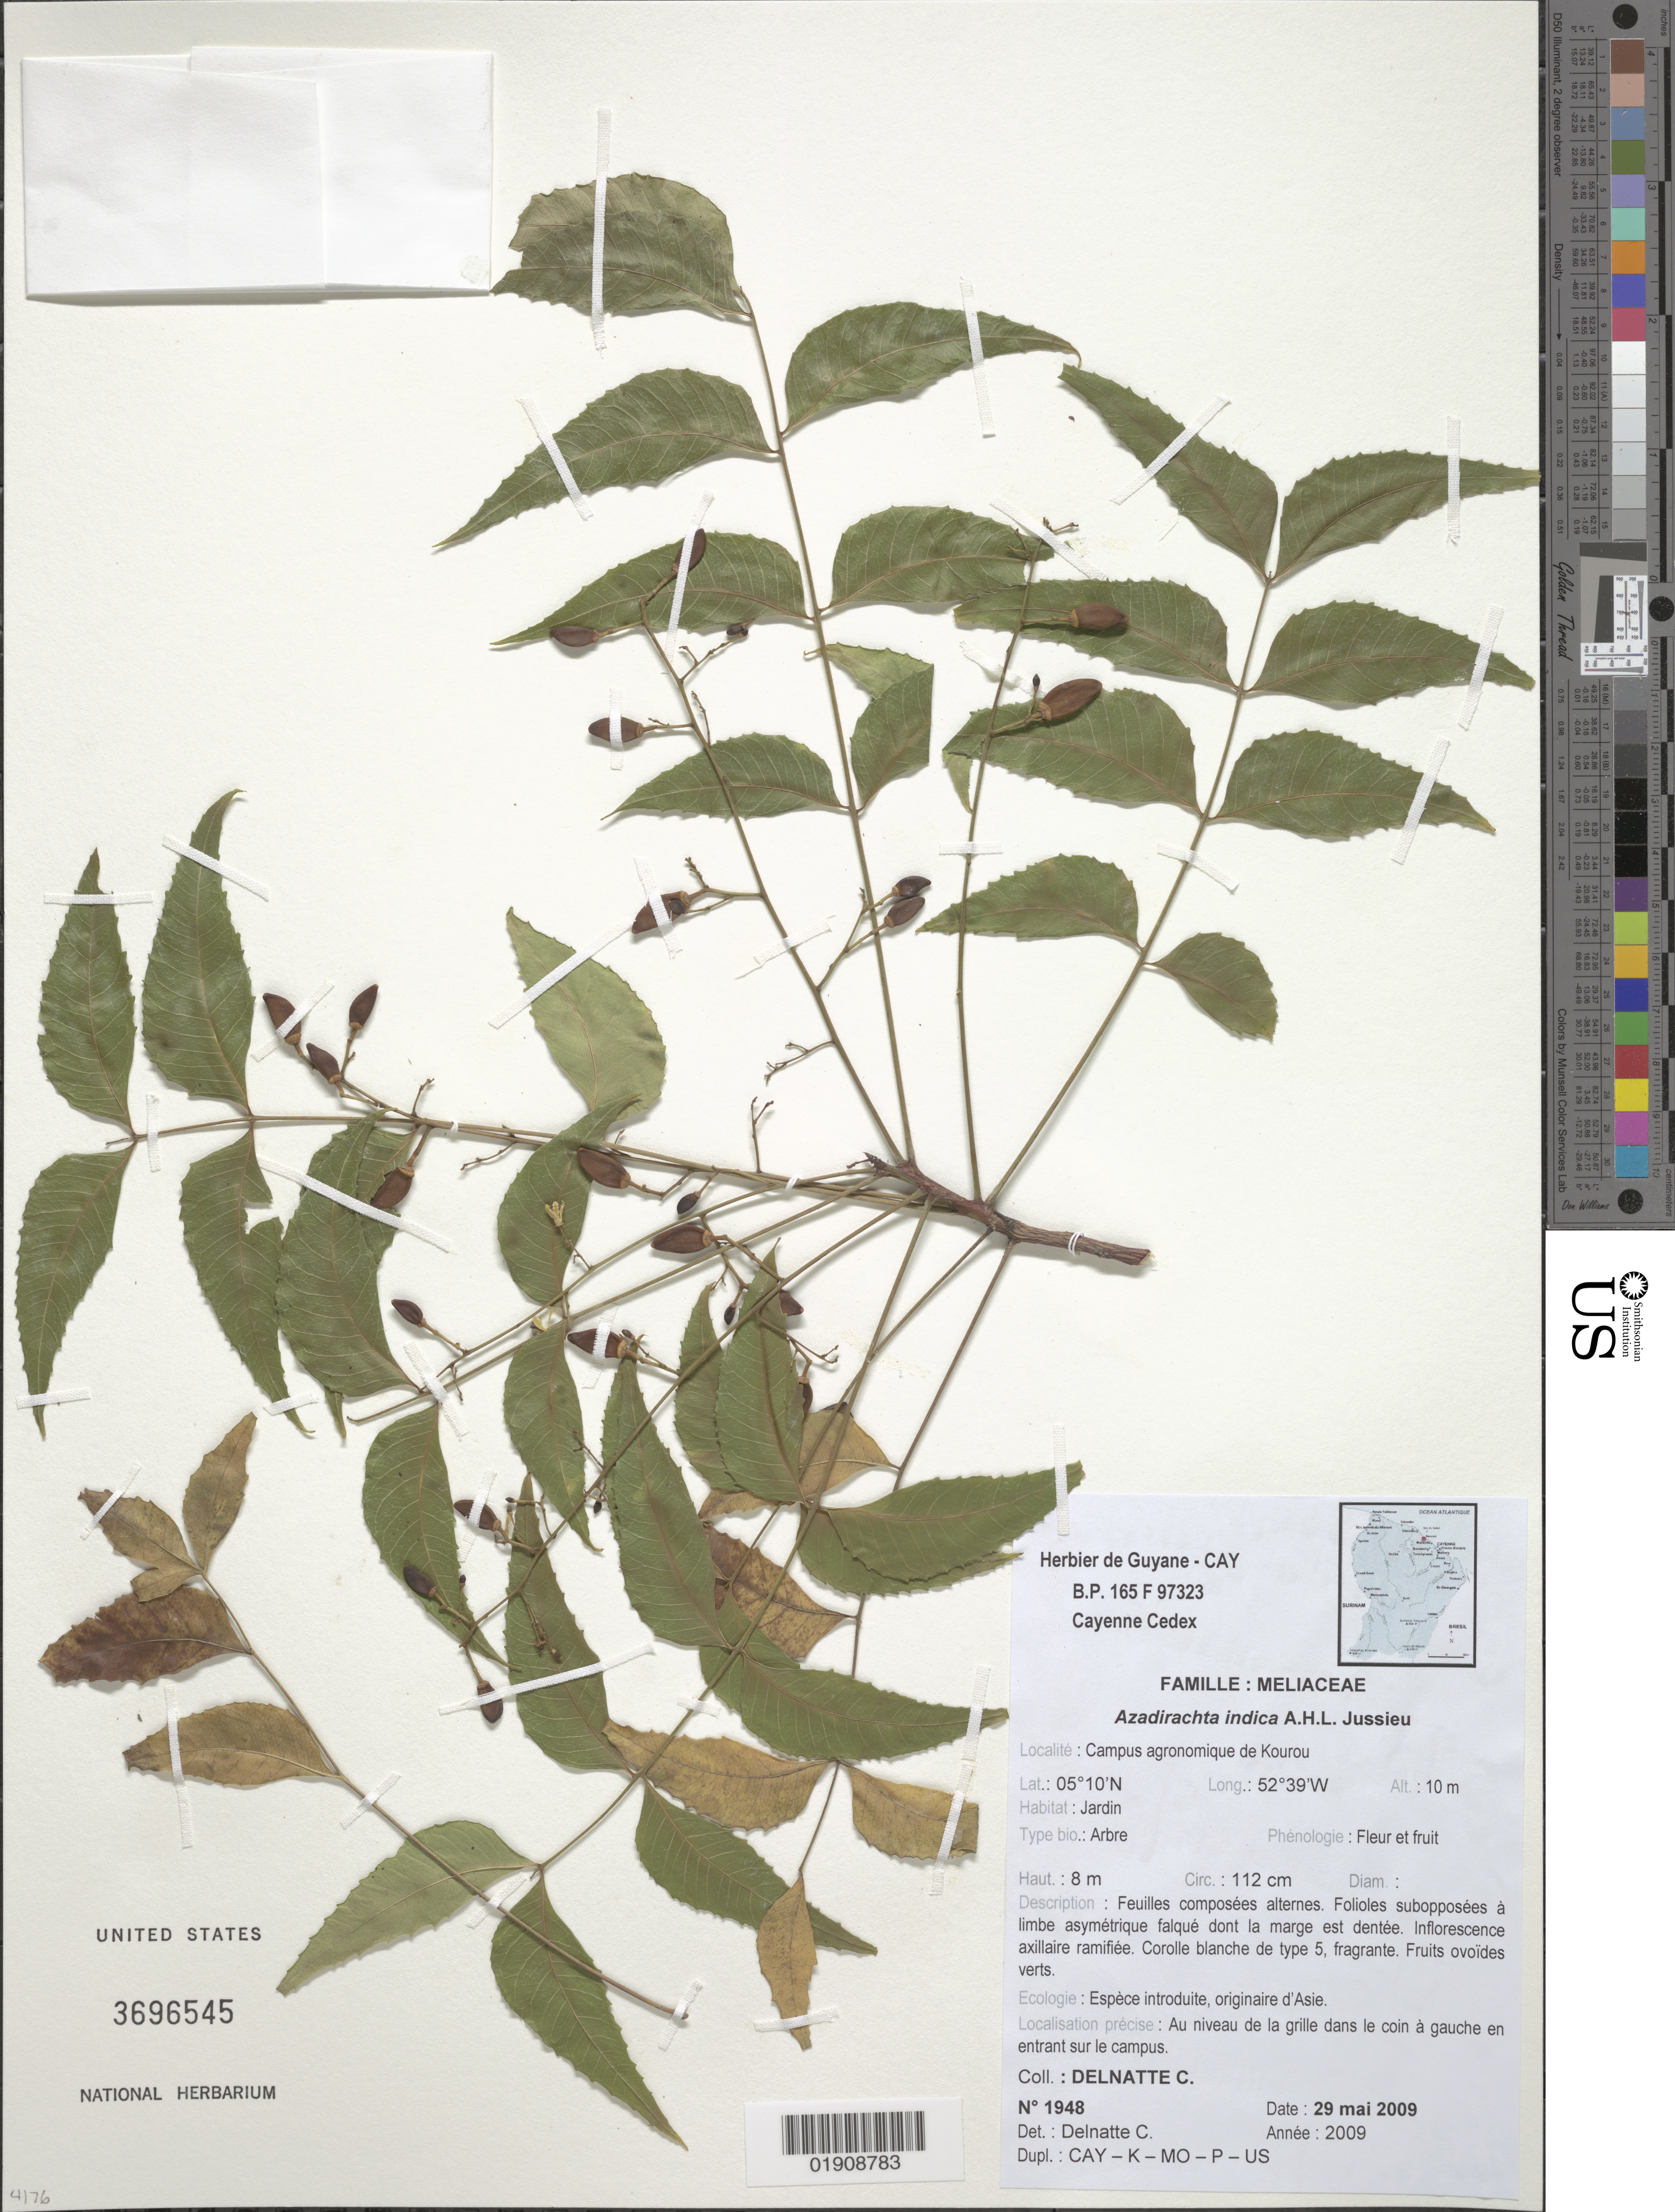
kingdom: Plantae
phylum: Tracheophyta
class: Magnoliopsida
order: Sapindales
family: Meliaceae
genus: Azadirachta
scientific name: Azadirachta indica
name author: A. Juss.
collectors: C. Delnatte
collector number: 1948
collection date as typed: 29-May-09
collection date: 2009-05-29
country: French Guiana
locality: Campus agromonique de Kourou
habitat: Jardin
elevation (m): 10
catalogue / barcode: US 3696545